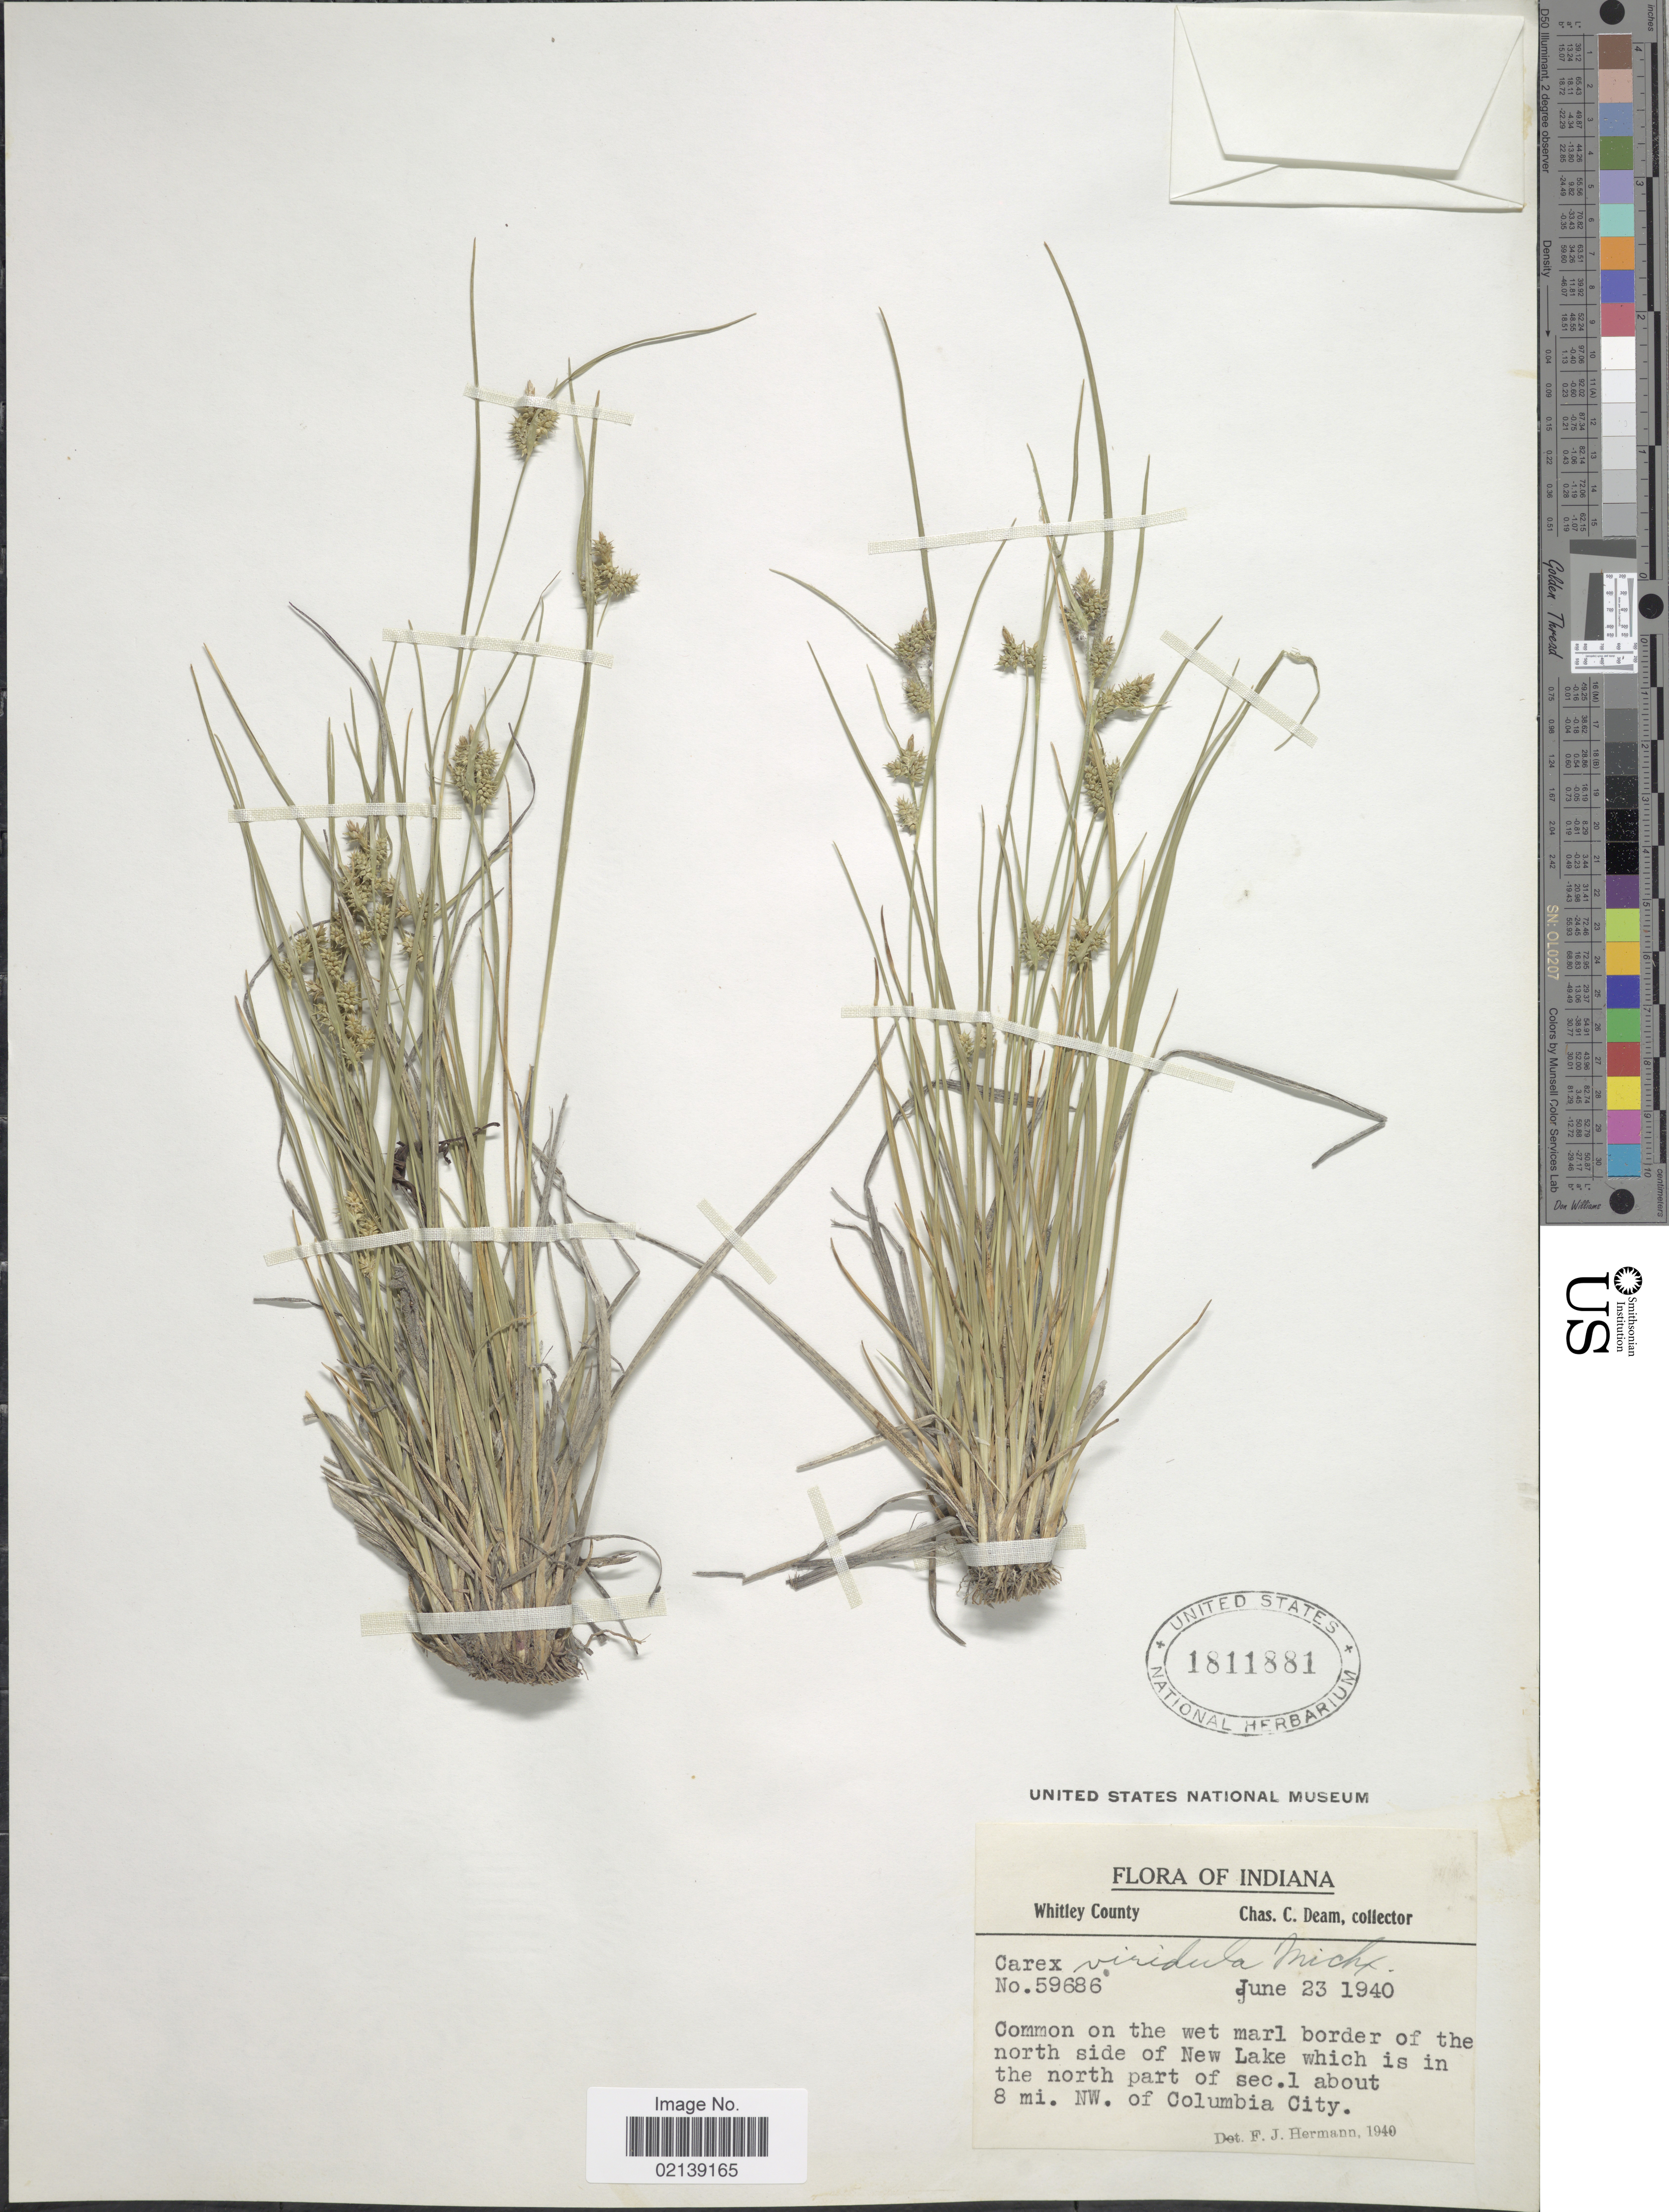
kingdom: Plantae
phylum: Tracheophyta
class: Liliopsida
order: Poales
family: Cyperaceae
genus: Carex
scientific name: Carex oederi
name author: Retz.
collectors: C. C. Deam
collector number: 59686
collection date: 1940-06-23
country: United States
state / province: Indiana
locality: Whitley County, on the wet marl border of the north side of New Lake which is in the north part of sec.1 about 8 mi. NW. of Columbia City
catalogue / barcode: US 1811881